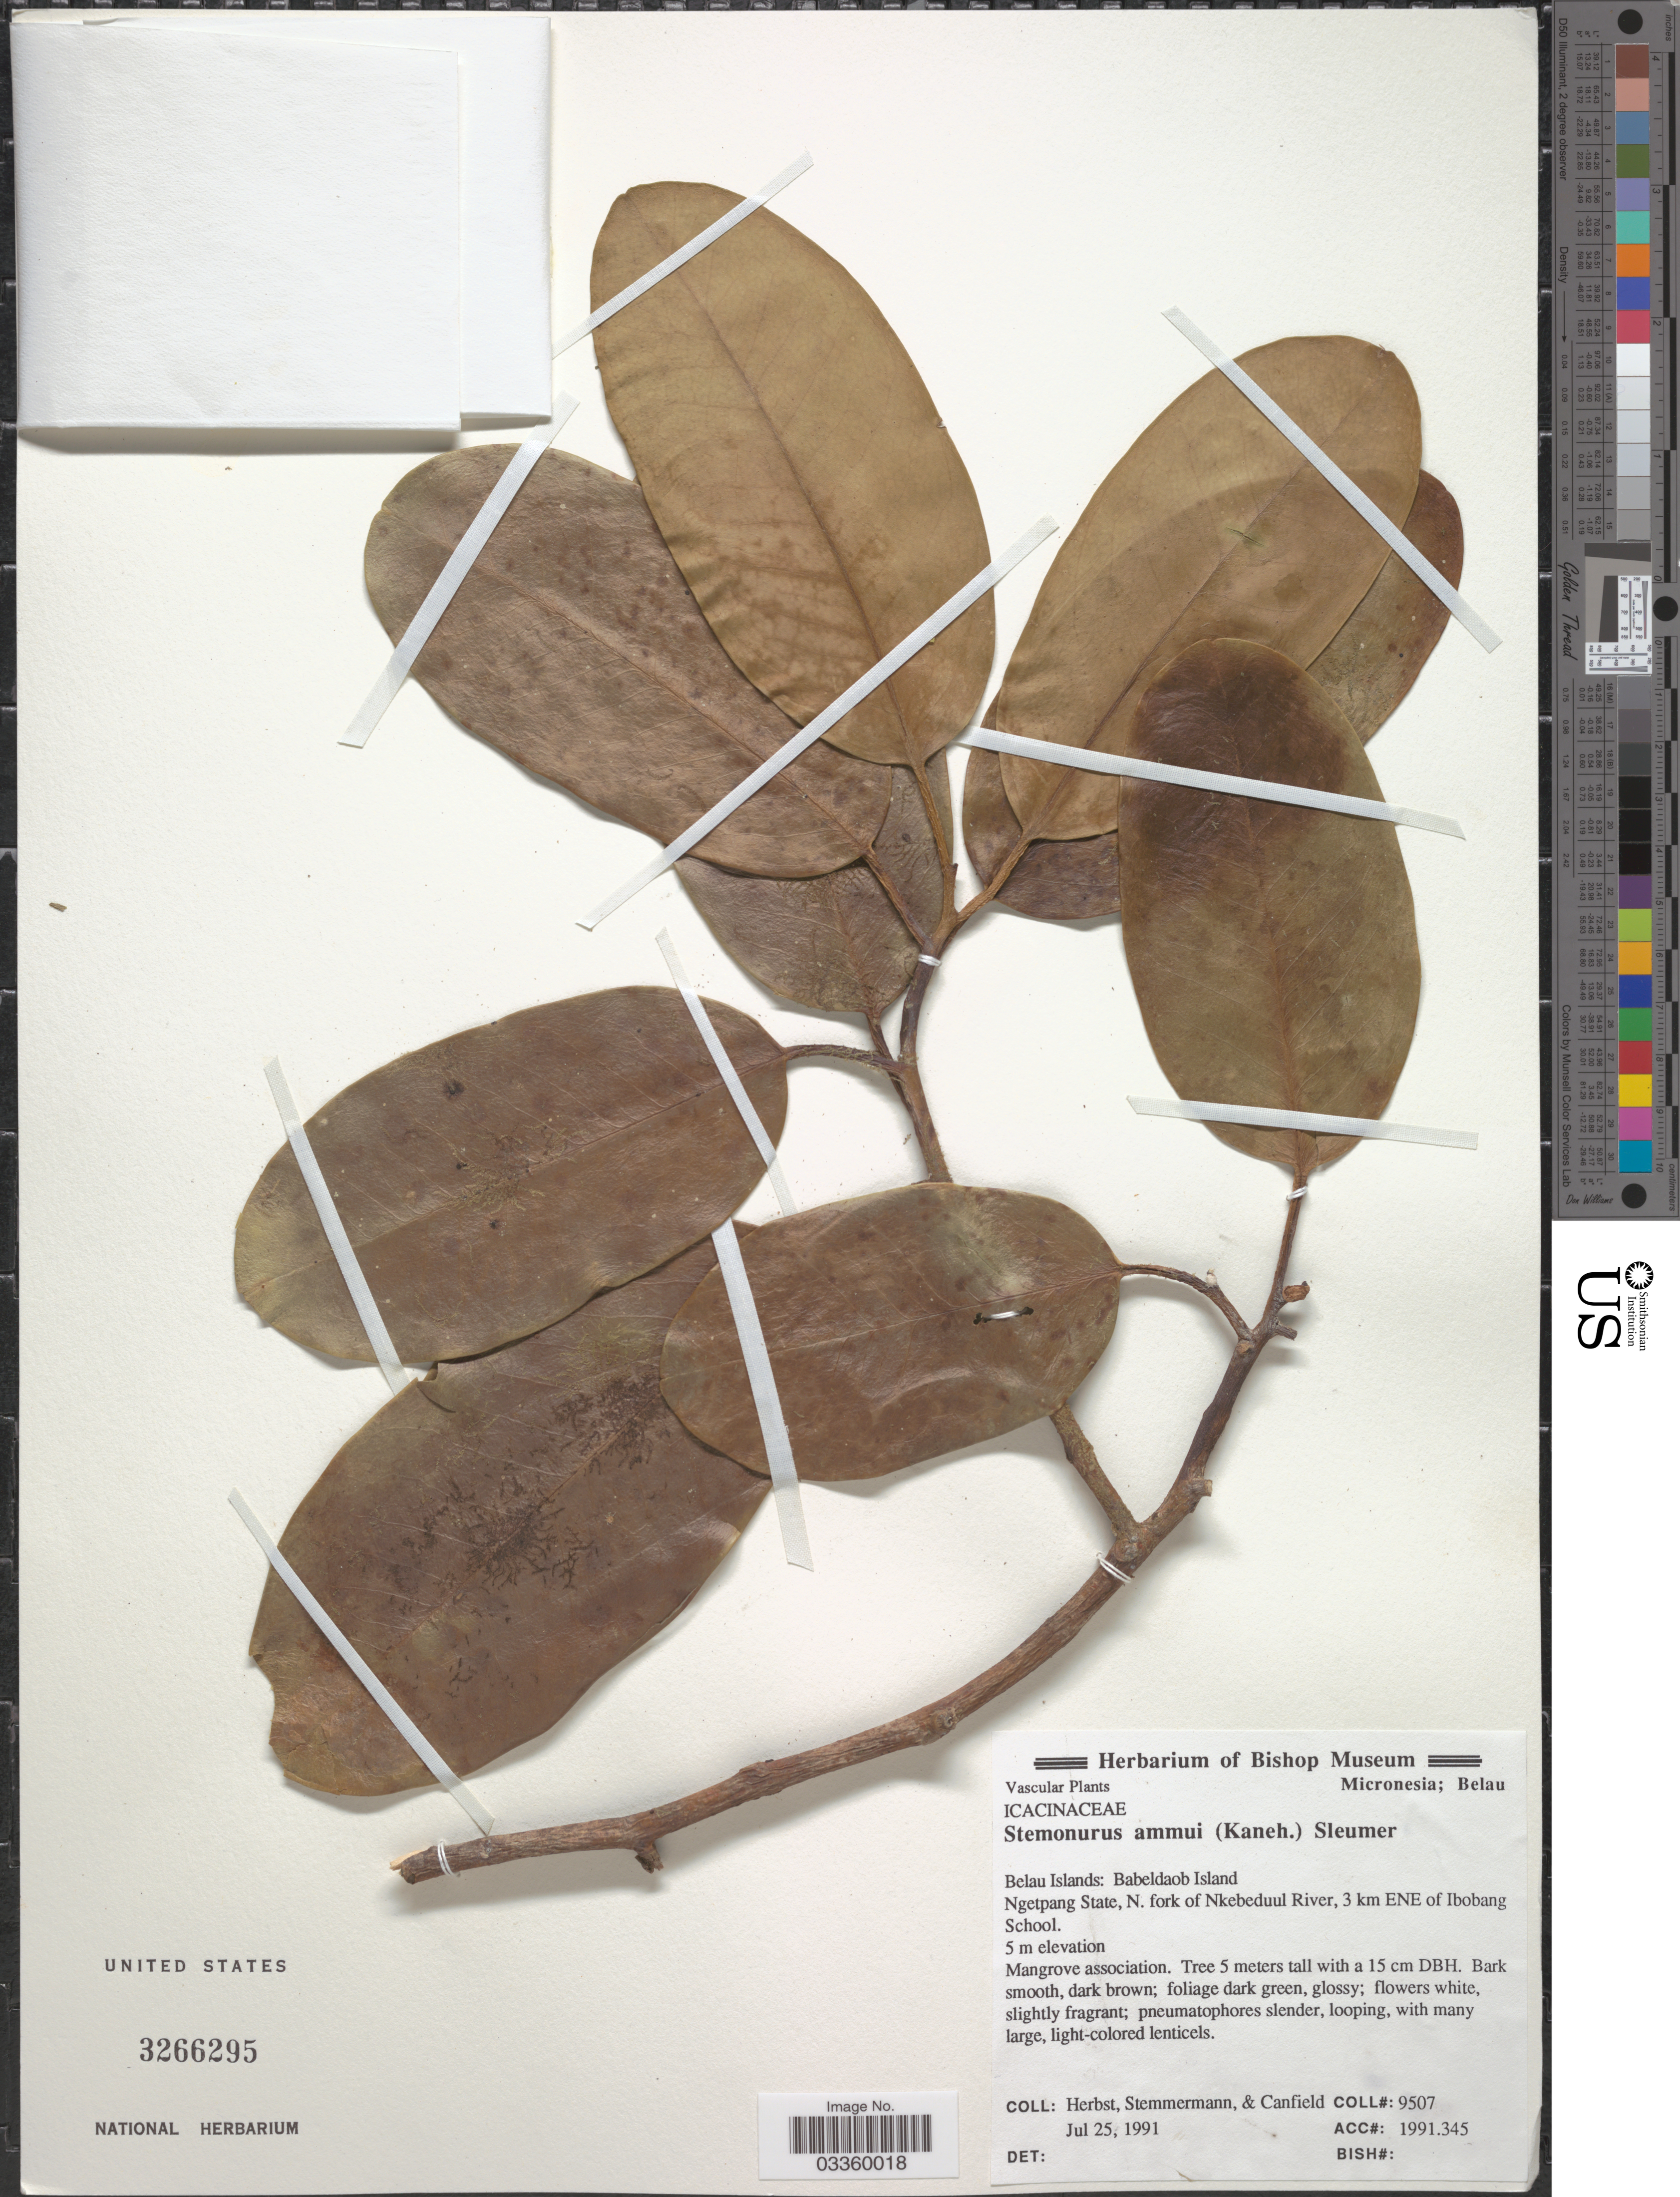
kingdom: Plantae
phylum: Tracheophyta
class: Magnoliopsida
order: Cardiopteridales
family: Stemonuraceae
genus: Stemonurus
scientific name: Stemonurus ammui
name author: (Kaneh.) Sleumer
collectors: -. Herbst, -. Stemmermann & -. Canfield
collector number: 9507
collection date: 1991-07-25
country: Palau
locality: Micronesia. Belau Islands: Babeldaob Island. Ngetpang State, N. fork of Nkebeduul River, 3 km ENE of Ibobang School.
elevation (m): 5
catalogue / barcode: US 3266295